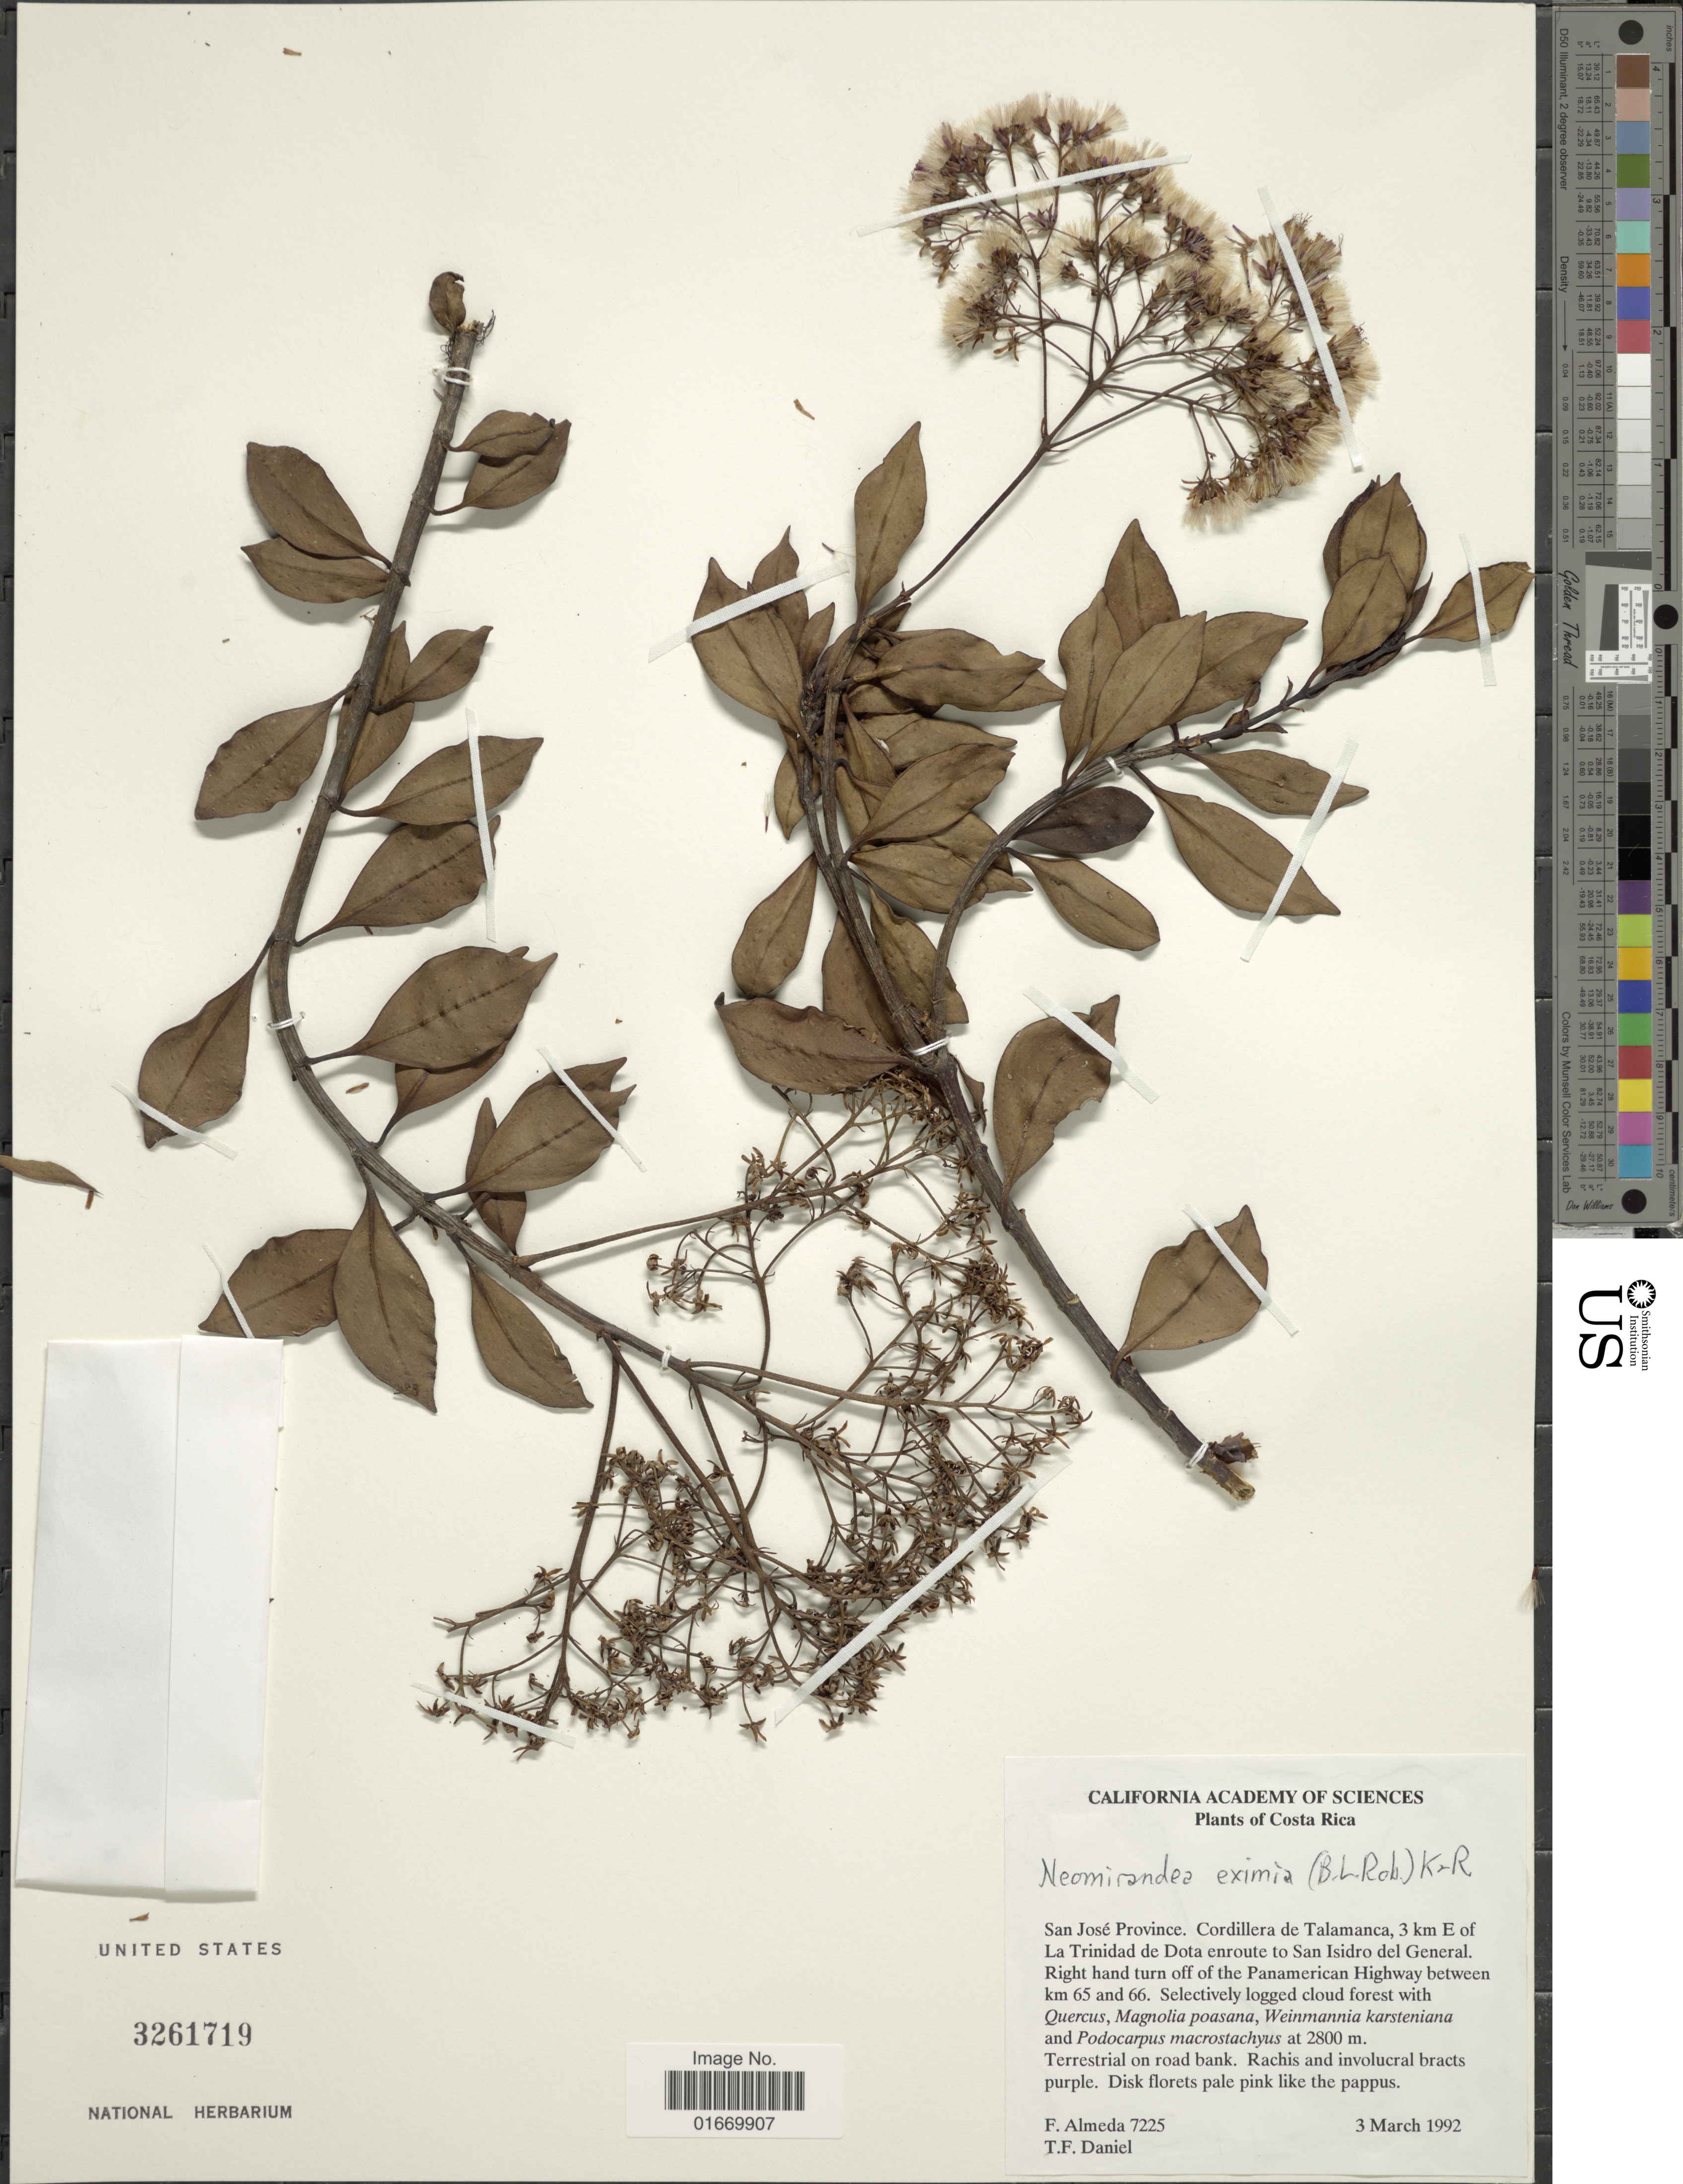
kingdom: Plantae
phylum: Tracheophyta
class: Magnoliopsida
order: Asterales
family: Asteraceae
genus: Neomirandea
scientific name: Neomirandea eximia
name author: (B.L. Rob.) R.M. King & H. Rob.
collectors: F. Almeda & T. F. Daniel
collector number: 7225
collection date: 1992-03-03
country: Costa Rica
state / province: San José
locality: Cordillera de Talamanca, 3 km E of La Trinidad de Dota enroute to San Isidro del General, right hand turn off of the Panamerican Highway between km 65 and 66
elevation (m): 2800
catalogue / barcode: US 3261719